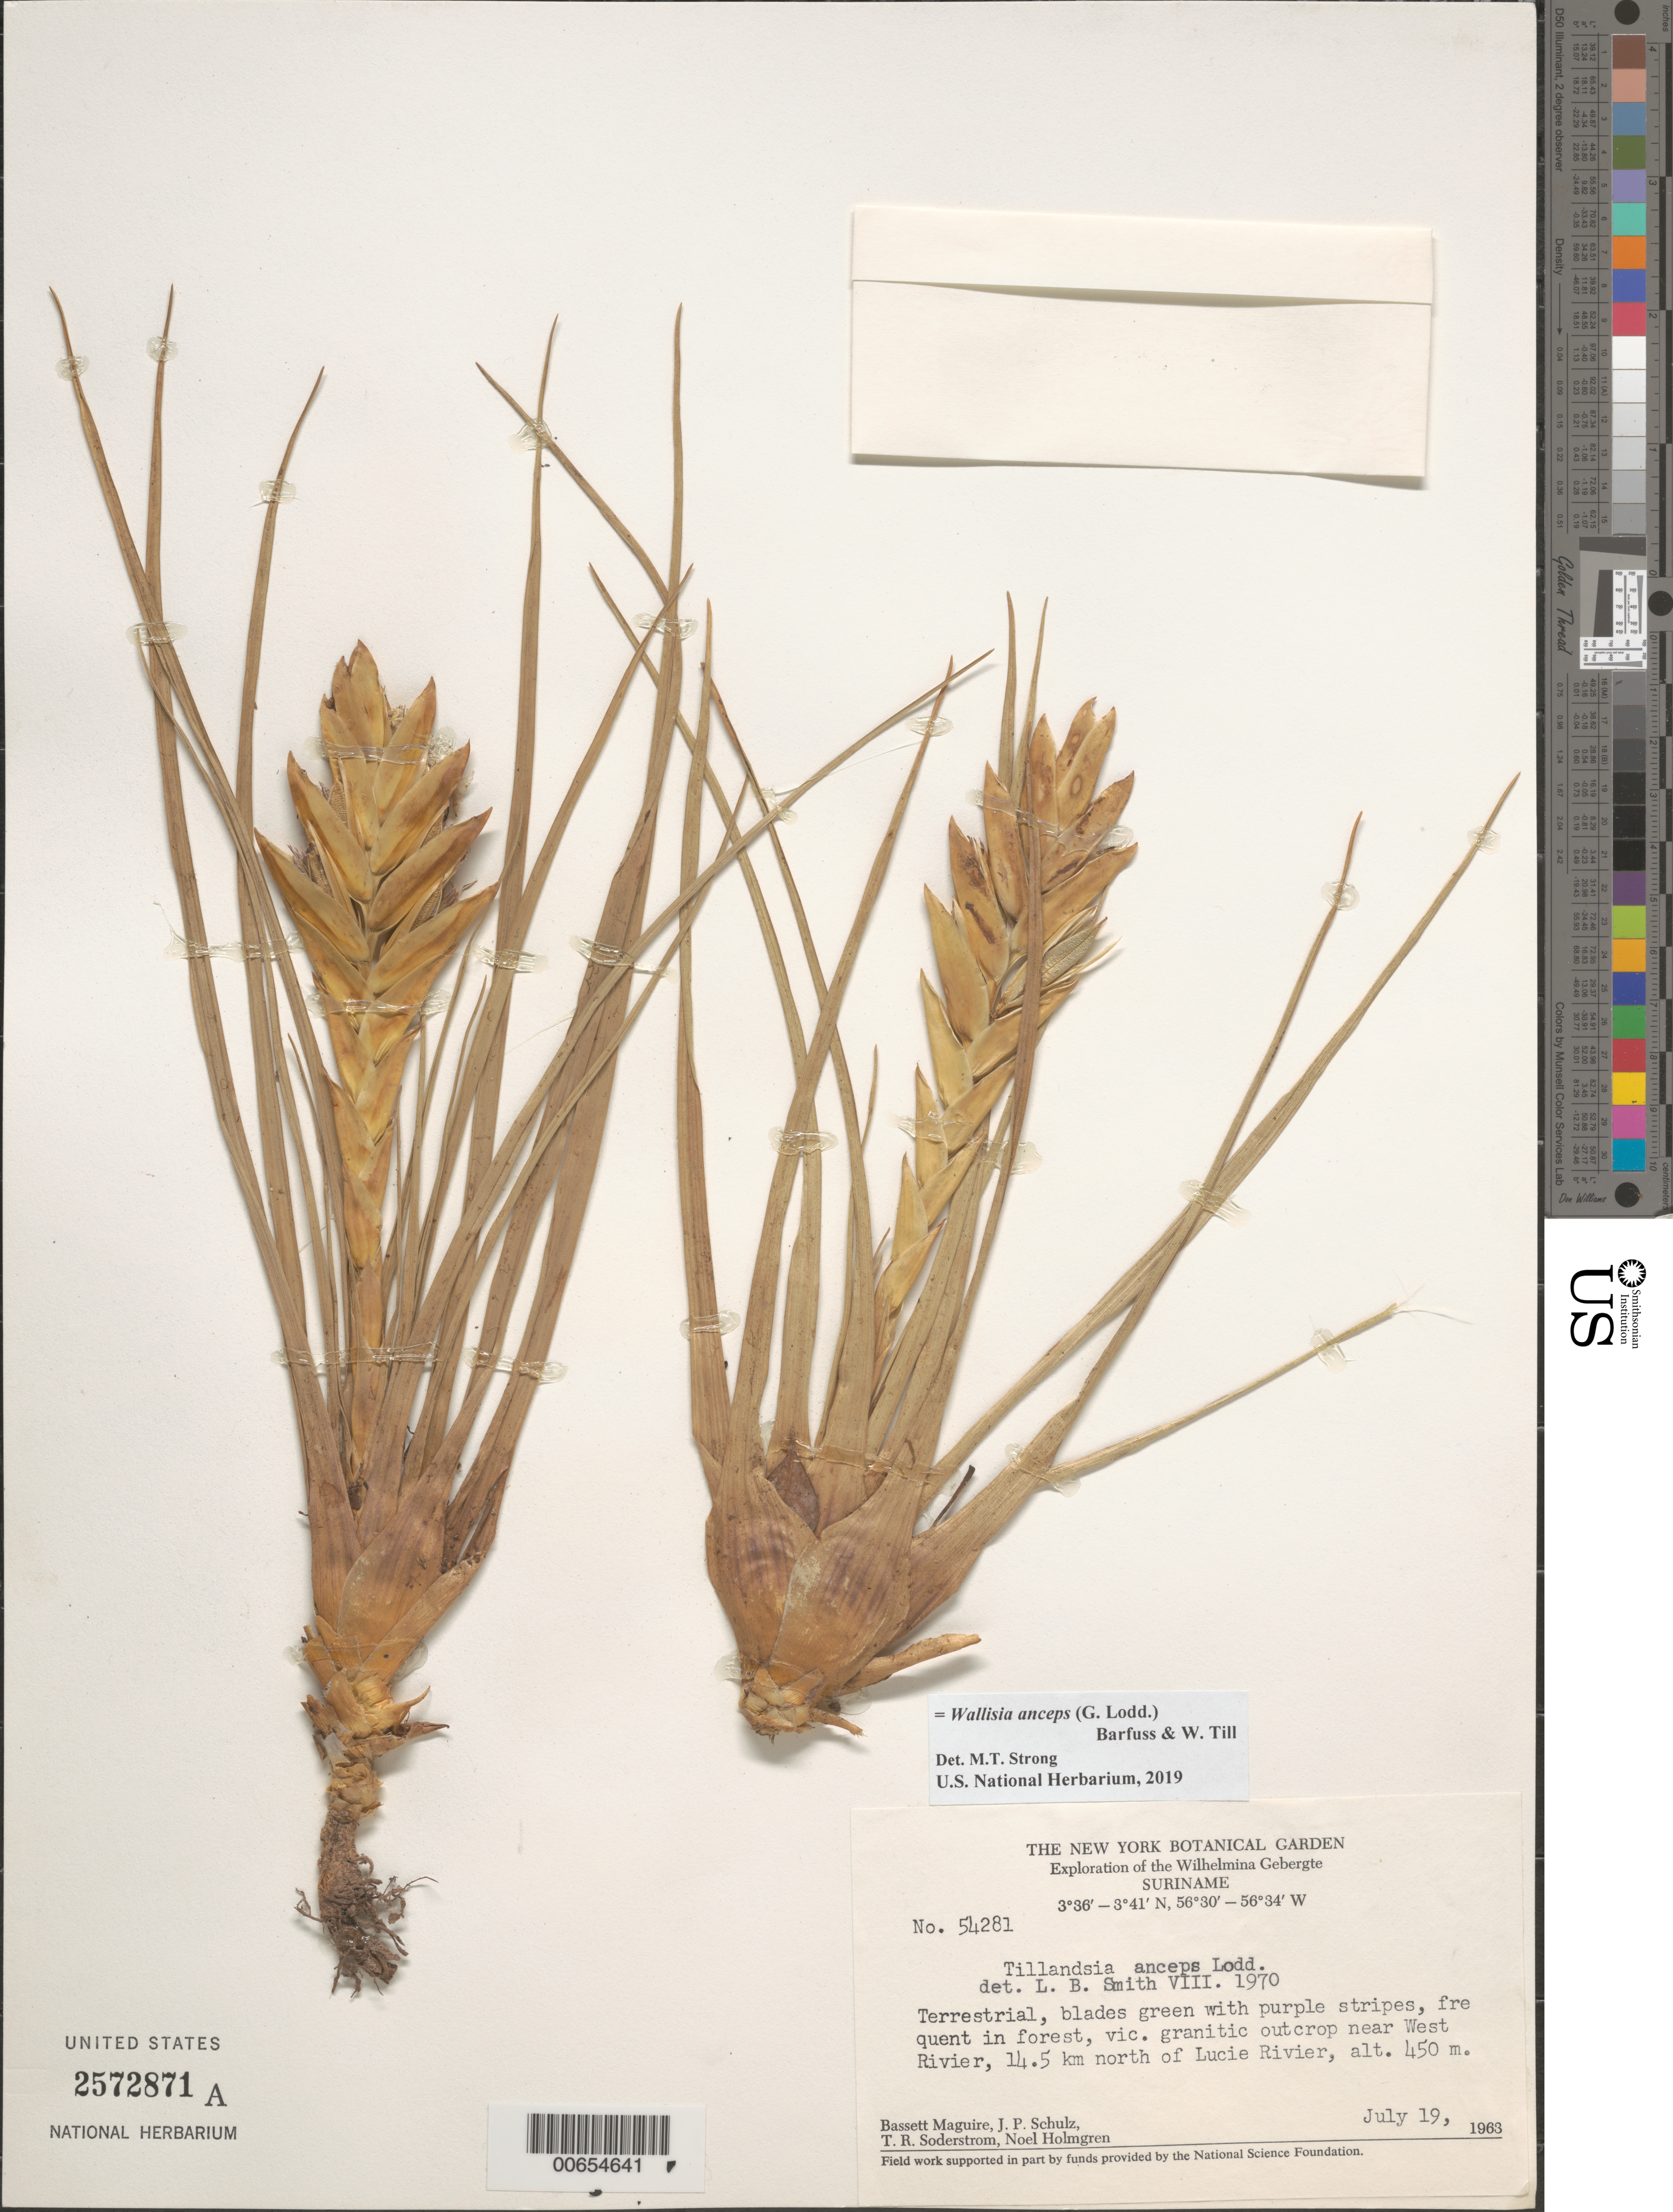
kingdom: Plantae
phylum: Tracheophyta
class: Liliopsida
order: Poales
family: Bromeliaceae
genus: Wallisia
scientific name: Wallisia anceps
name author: (G. Lodd.) Barfuss & W. Till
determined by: Strong, Mark T., (BOT), Smithsonian Institution - National Museum of Natural History (UNITED STATES)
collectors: B. Maguire, J. P. Schulz, T. R. Soderstrom & N. H. Holmgren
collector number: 54281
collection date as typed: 19-Jul-63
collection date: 1963-07-19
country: Suriname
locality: Wilhelminagebergte (Wilhelmina Mts.), West River, 14.5 km N of Lucie R.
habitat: Granitic outcrop near river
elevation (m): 450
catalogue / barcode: US 2572871A